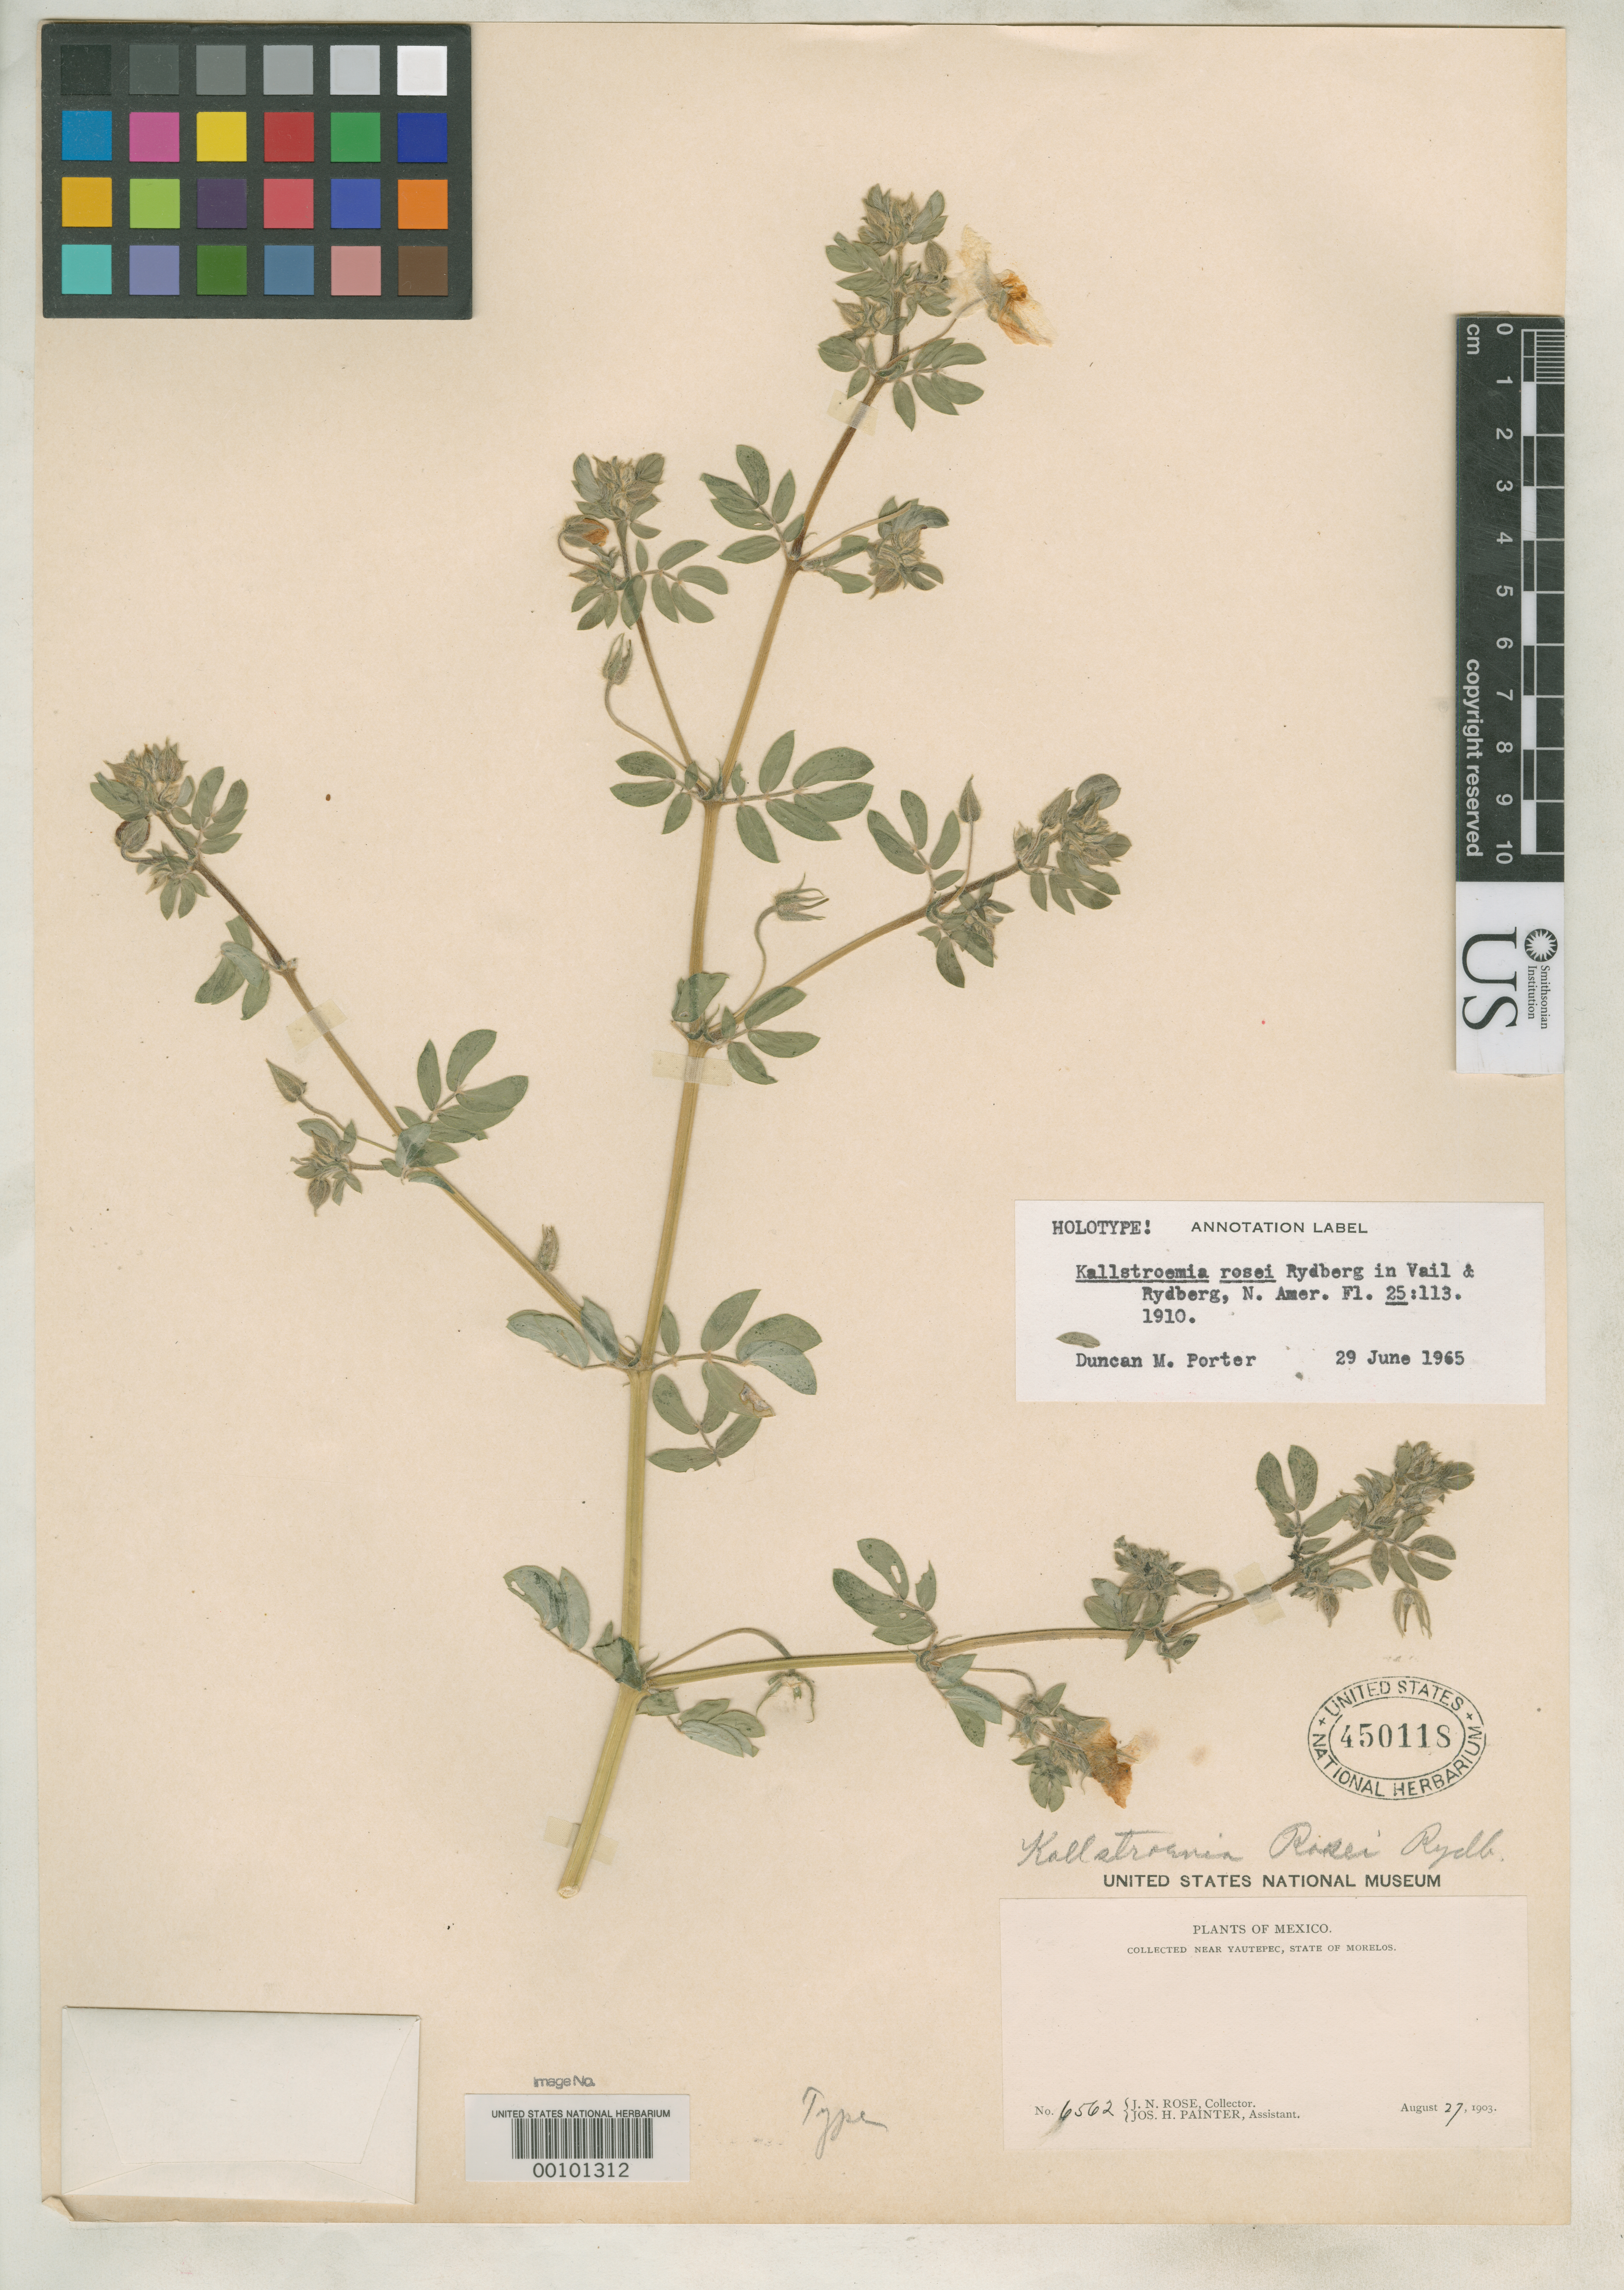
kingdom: Plantae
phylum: Tracheophyta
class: Magnoliopsida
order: Zygophyllales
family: Zygophyllaceae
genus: Kallstroemia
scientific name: Kallstroemia rosei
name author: Rydb.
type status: Holotype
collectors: J. N. Rose & J. H. Painter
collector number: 6562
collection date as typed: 27 Aug 1903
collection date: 1903-08-27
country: Mexico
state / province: Morelos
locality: Near Yautepec.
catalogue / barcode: US 450118